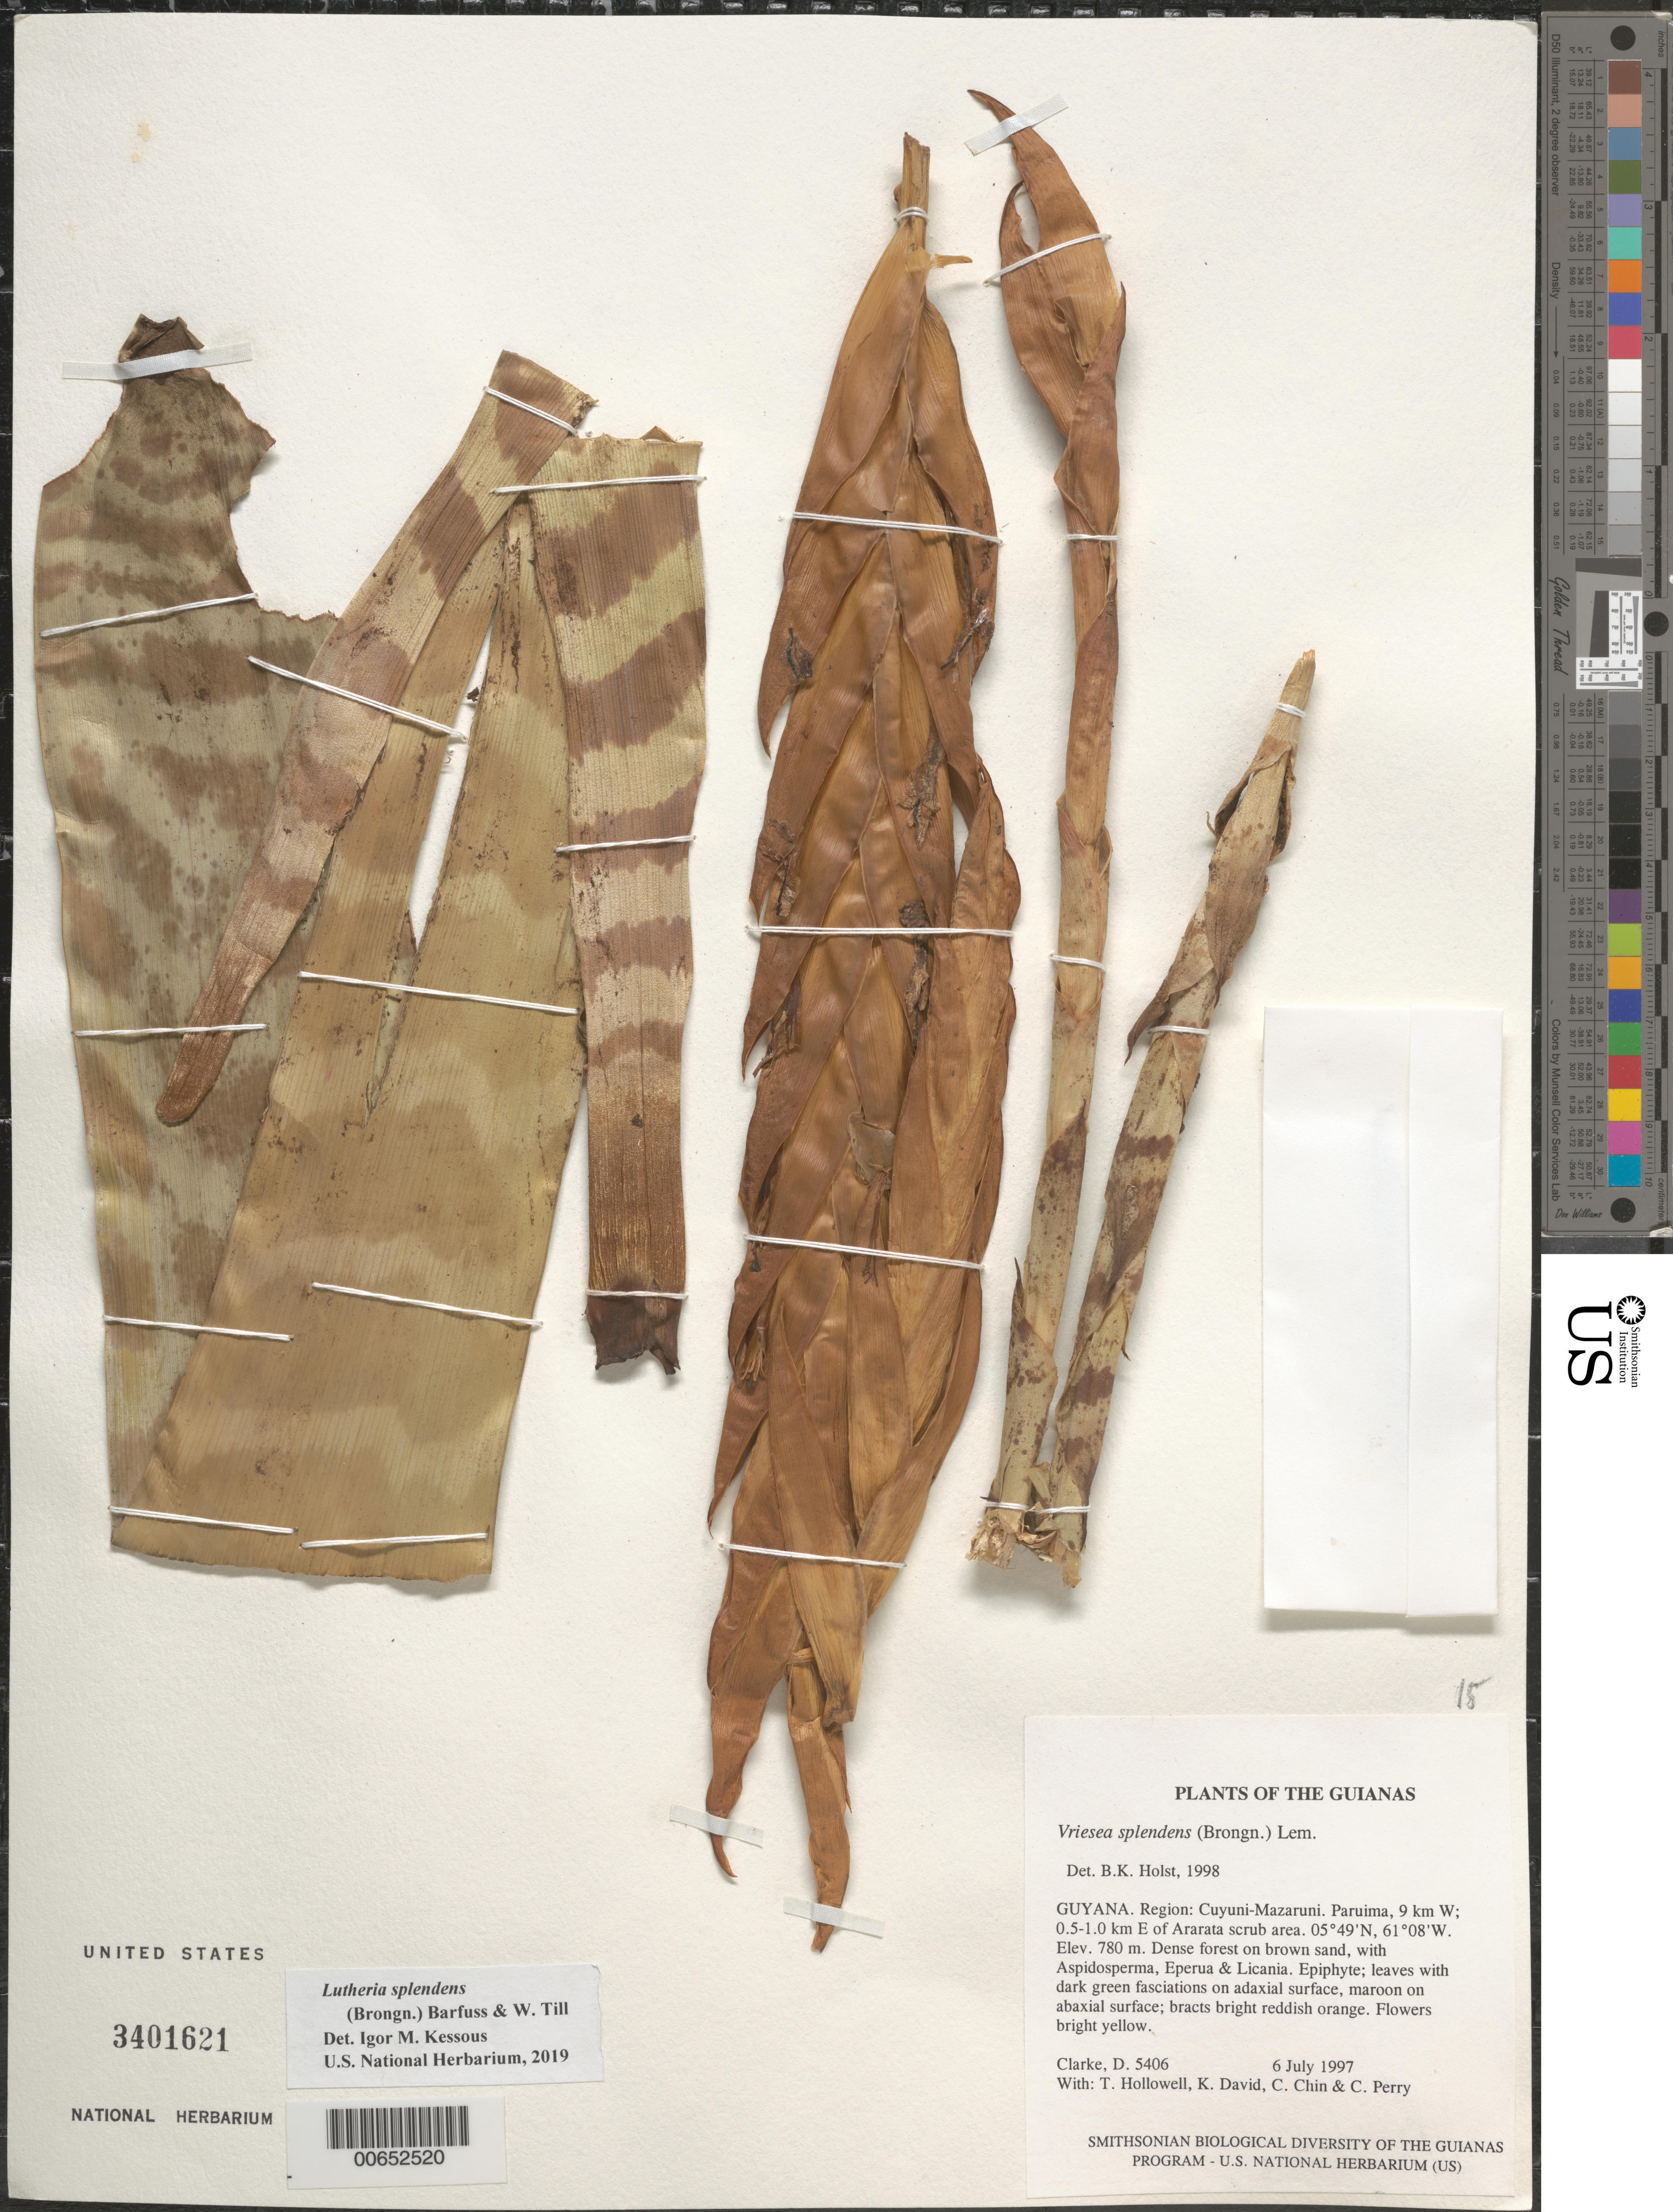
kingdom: Plantae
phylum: Tracheophyta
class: Liliopsida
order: Poales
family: Bromeliaceae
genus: Lutheria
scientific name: Lutheria splendens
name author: (Brongn.) W. Till & Barfuss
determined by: Kessous, Igor M.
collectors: H. D. Clarke, T. Hollowell, K. David, C. Chin & C. Perry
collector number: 5406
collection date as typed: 6 July 1997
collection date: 1997-07-06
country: Guyana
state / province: Cuyuni-Mazaruni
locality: Paruima, 9 km W; 0.5-1.0 km E of Ararata scrub area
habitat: Dense forest on brown sand, with Aspidosperma, Eperua & Licania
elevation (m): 780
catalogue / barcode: US 3401621